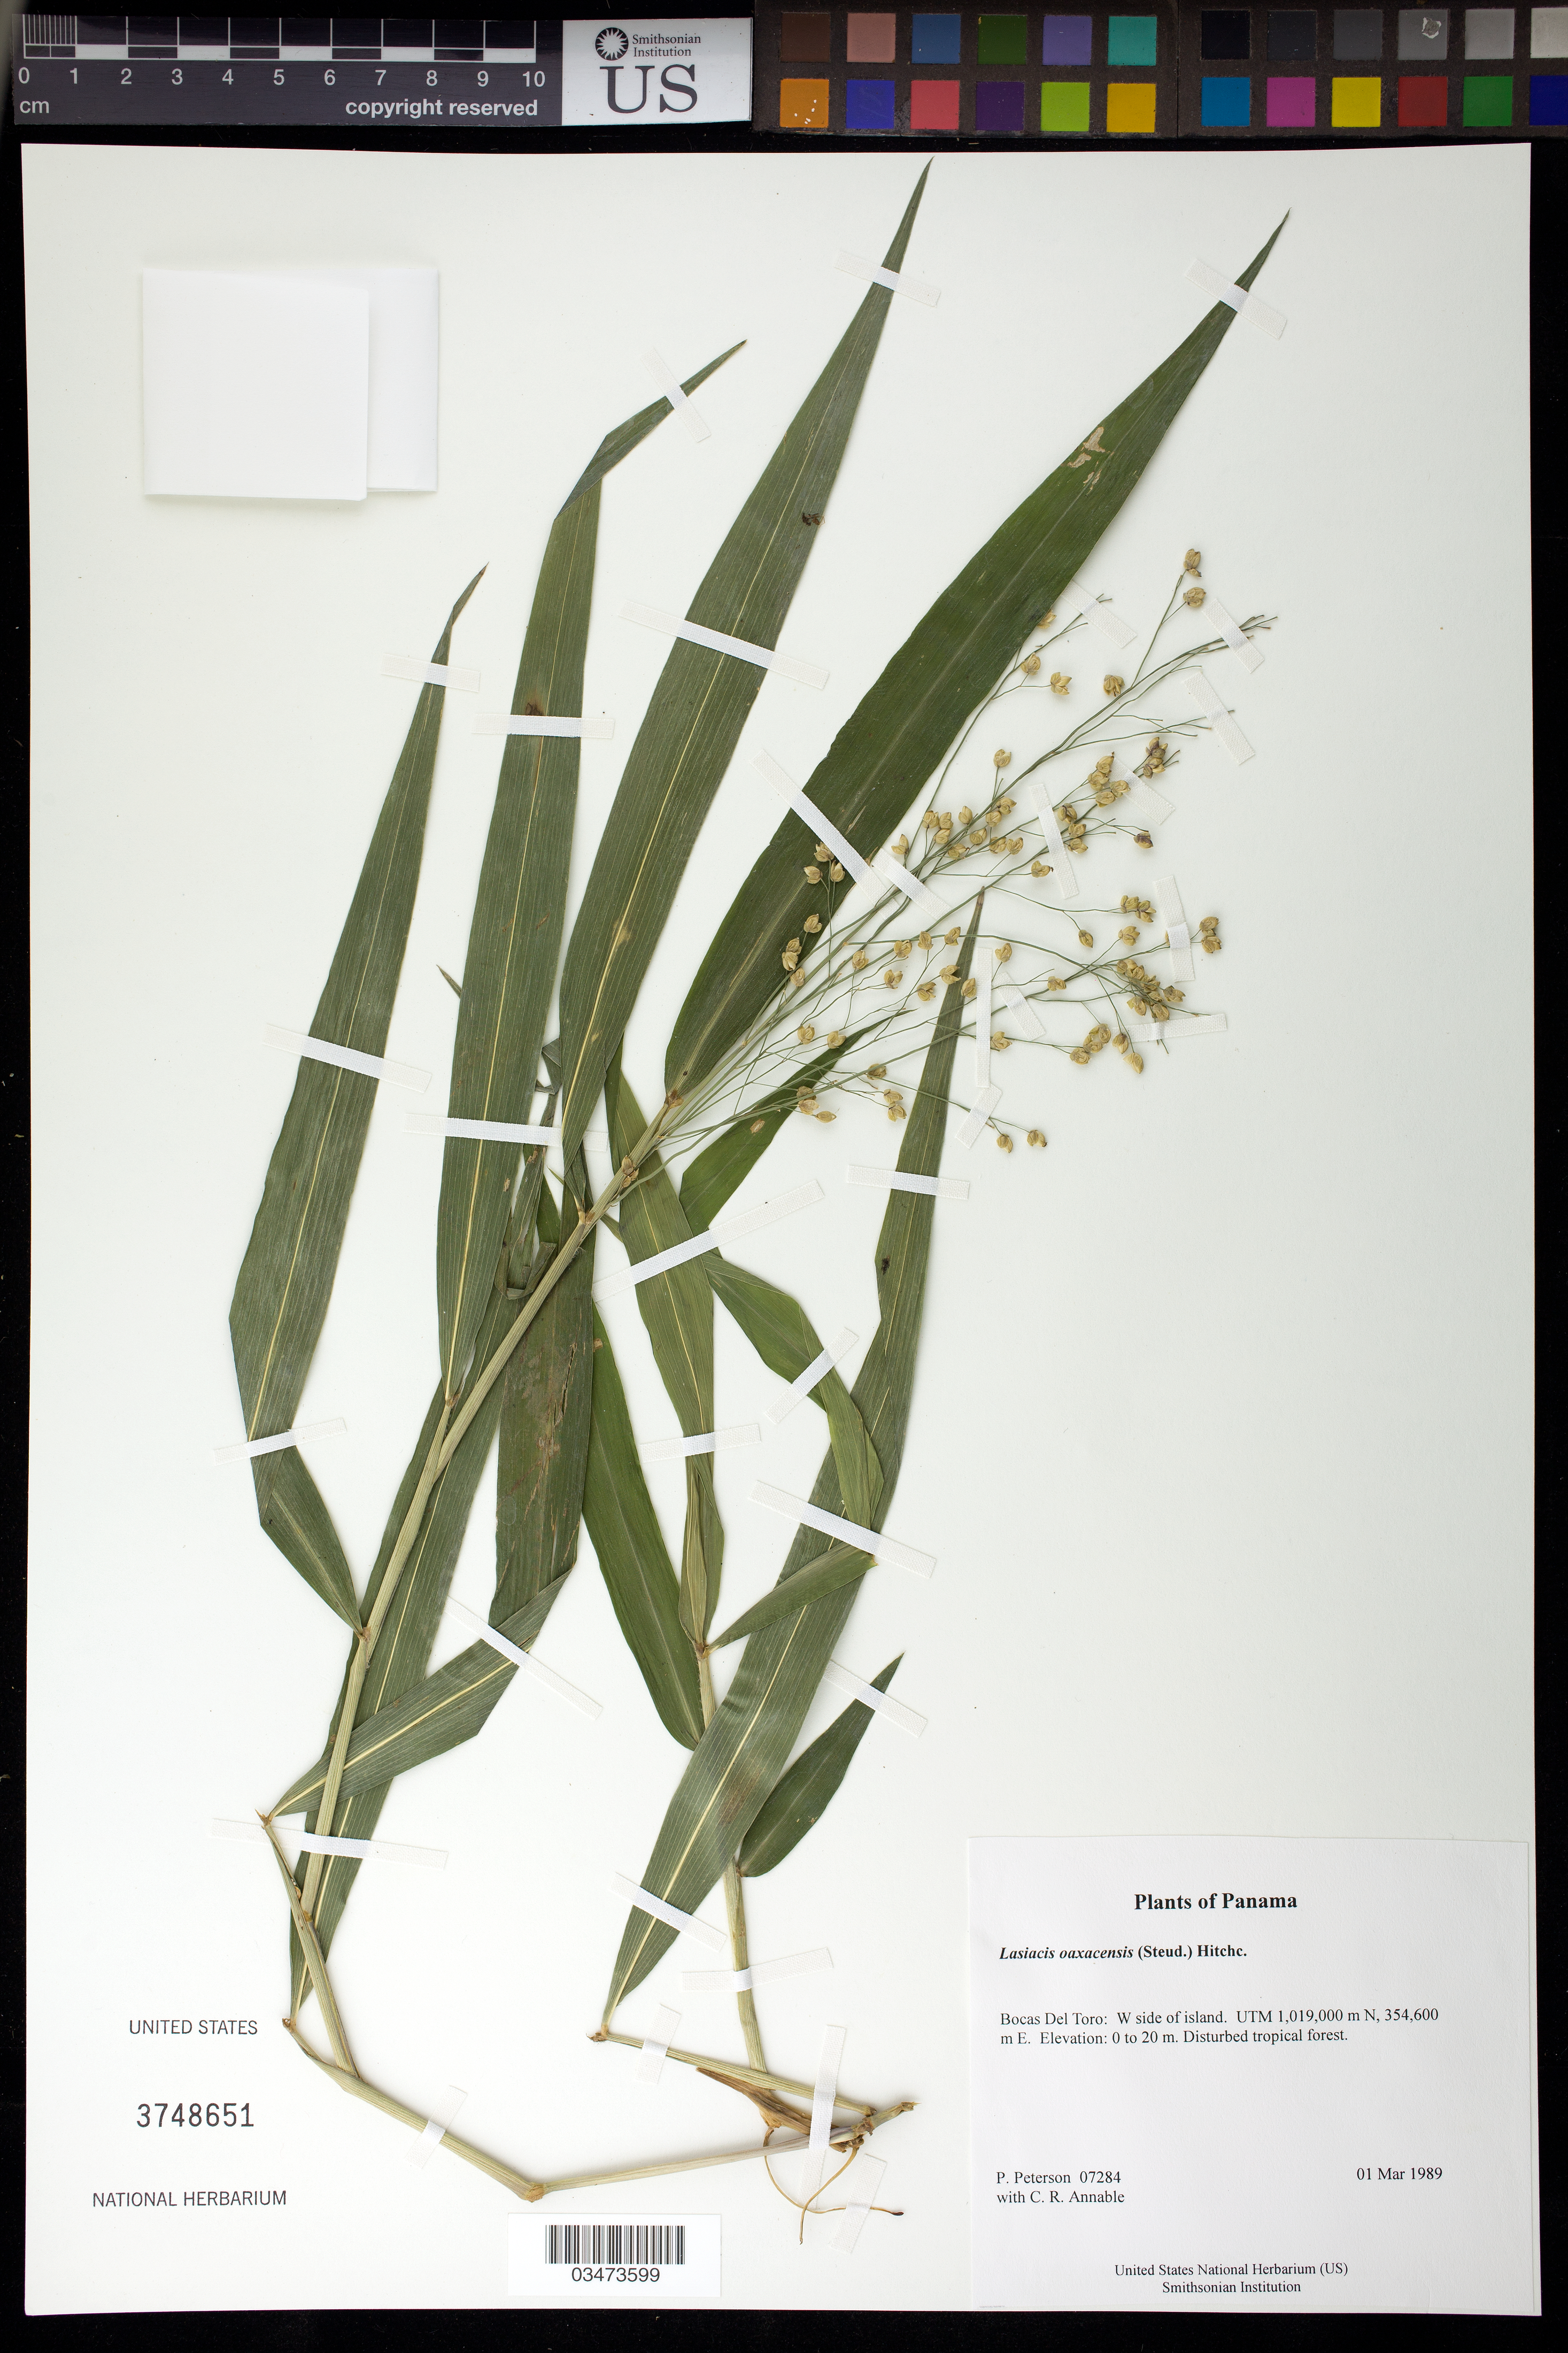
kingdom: Plantae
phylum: Tracheophyta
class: Liliopsida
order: Poales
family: Poaceae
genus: Lasiacis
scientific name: Lasiacis oaxacensis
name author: (Steud.) Hitchc.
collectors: P. M. Peterson & C. R. Annable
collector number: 07284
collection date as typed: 01 Mar 1989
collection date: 1989-03-01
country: Panama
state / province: Bocas del Toro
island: Cayo Roldan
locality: W side of island. UTM 1,019,000 m N, 354,600 m E.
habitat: Disturbed tropical forest.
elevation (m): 0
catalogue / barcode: US 3748651